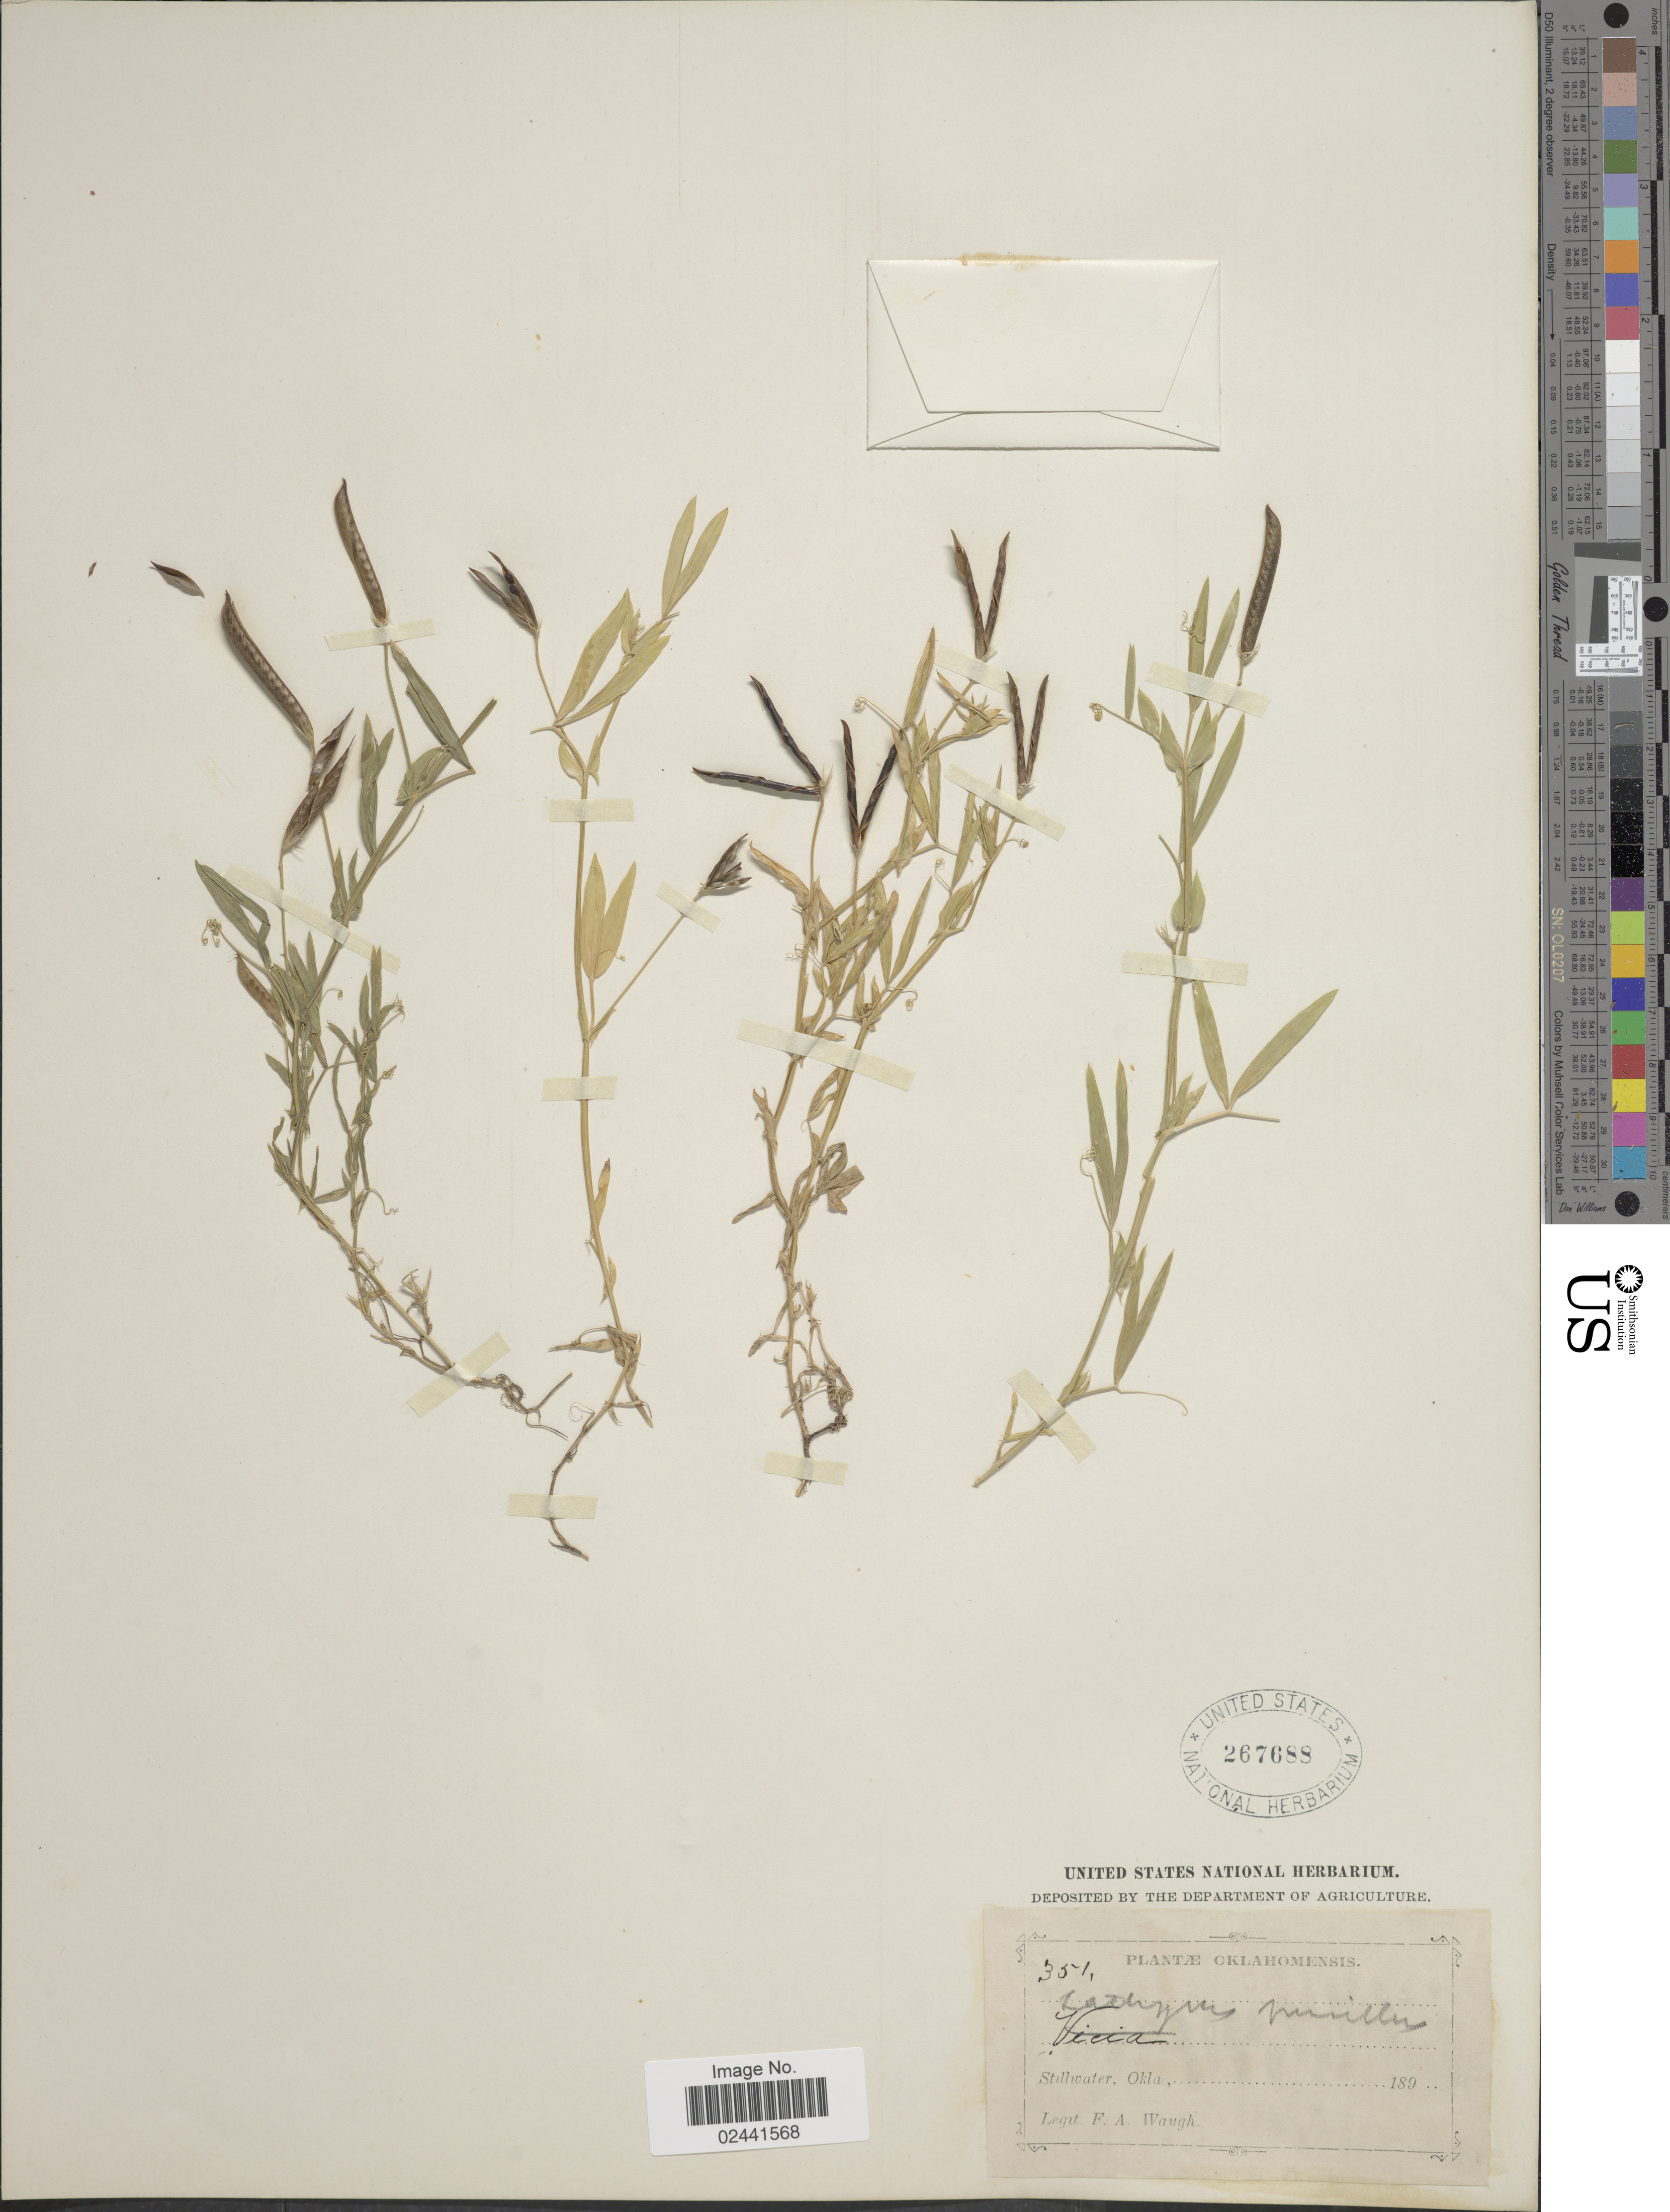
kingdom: Plantae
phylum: Tracheophyta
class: Magnoliopsida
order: Fabales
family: Fabaceae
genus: Lathyrus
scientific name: Lathyrus pusillus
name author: Elliott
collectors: F. Waugh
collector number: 351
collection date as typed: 189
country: United States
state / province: Oklahoma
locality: Stillwater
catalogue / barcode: US 267688